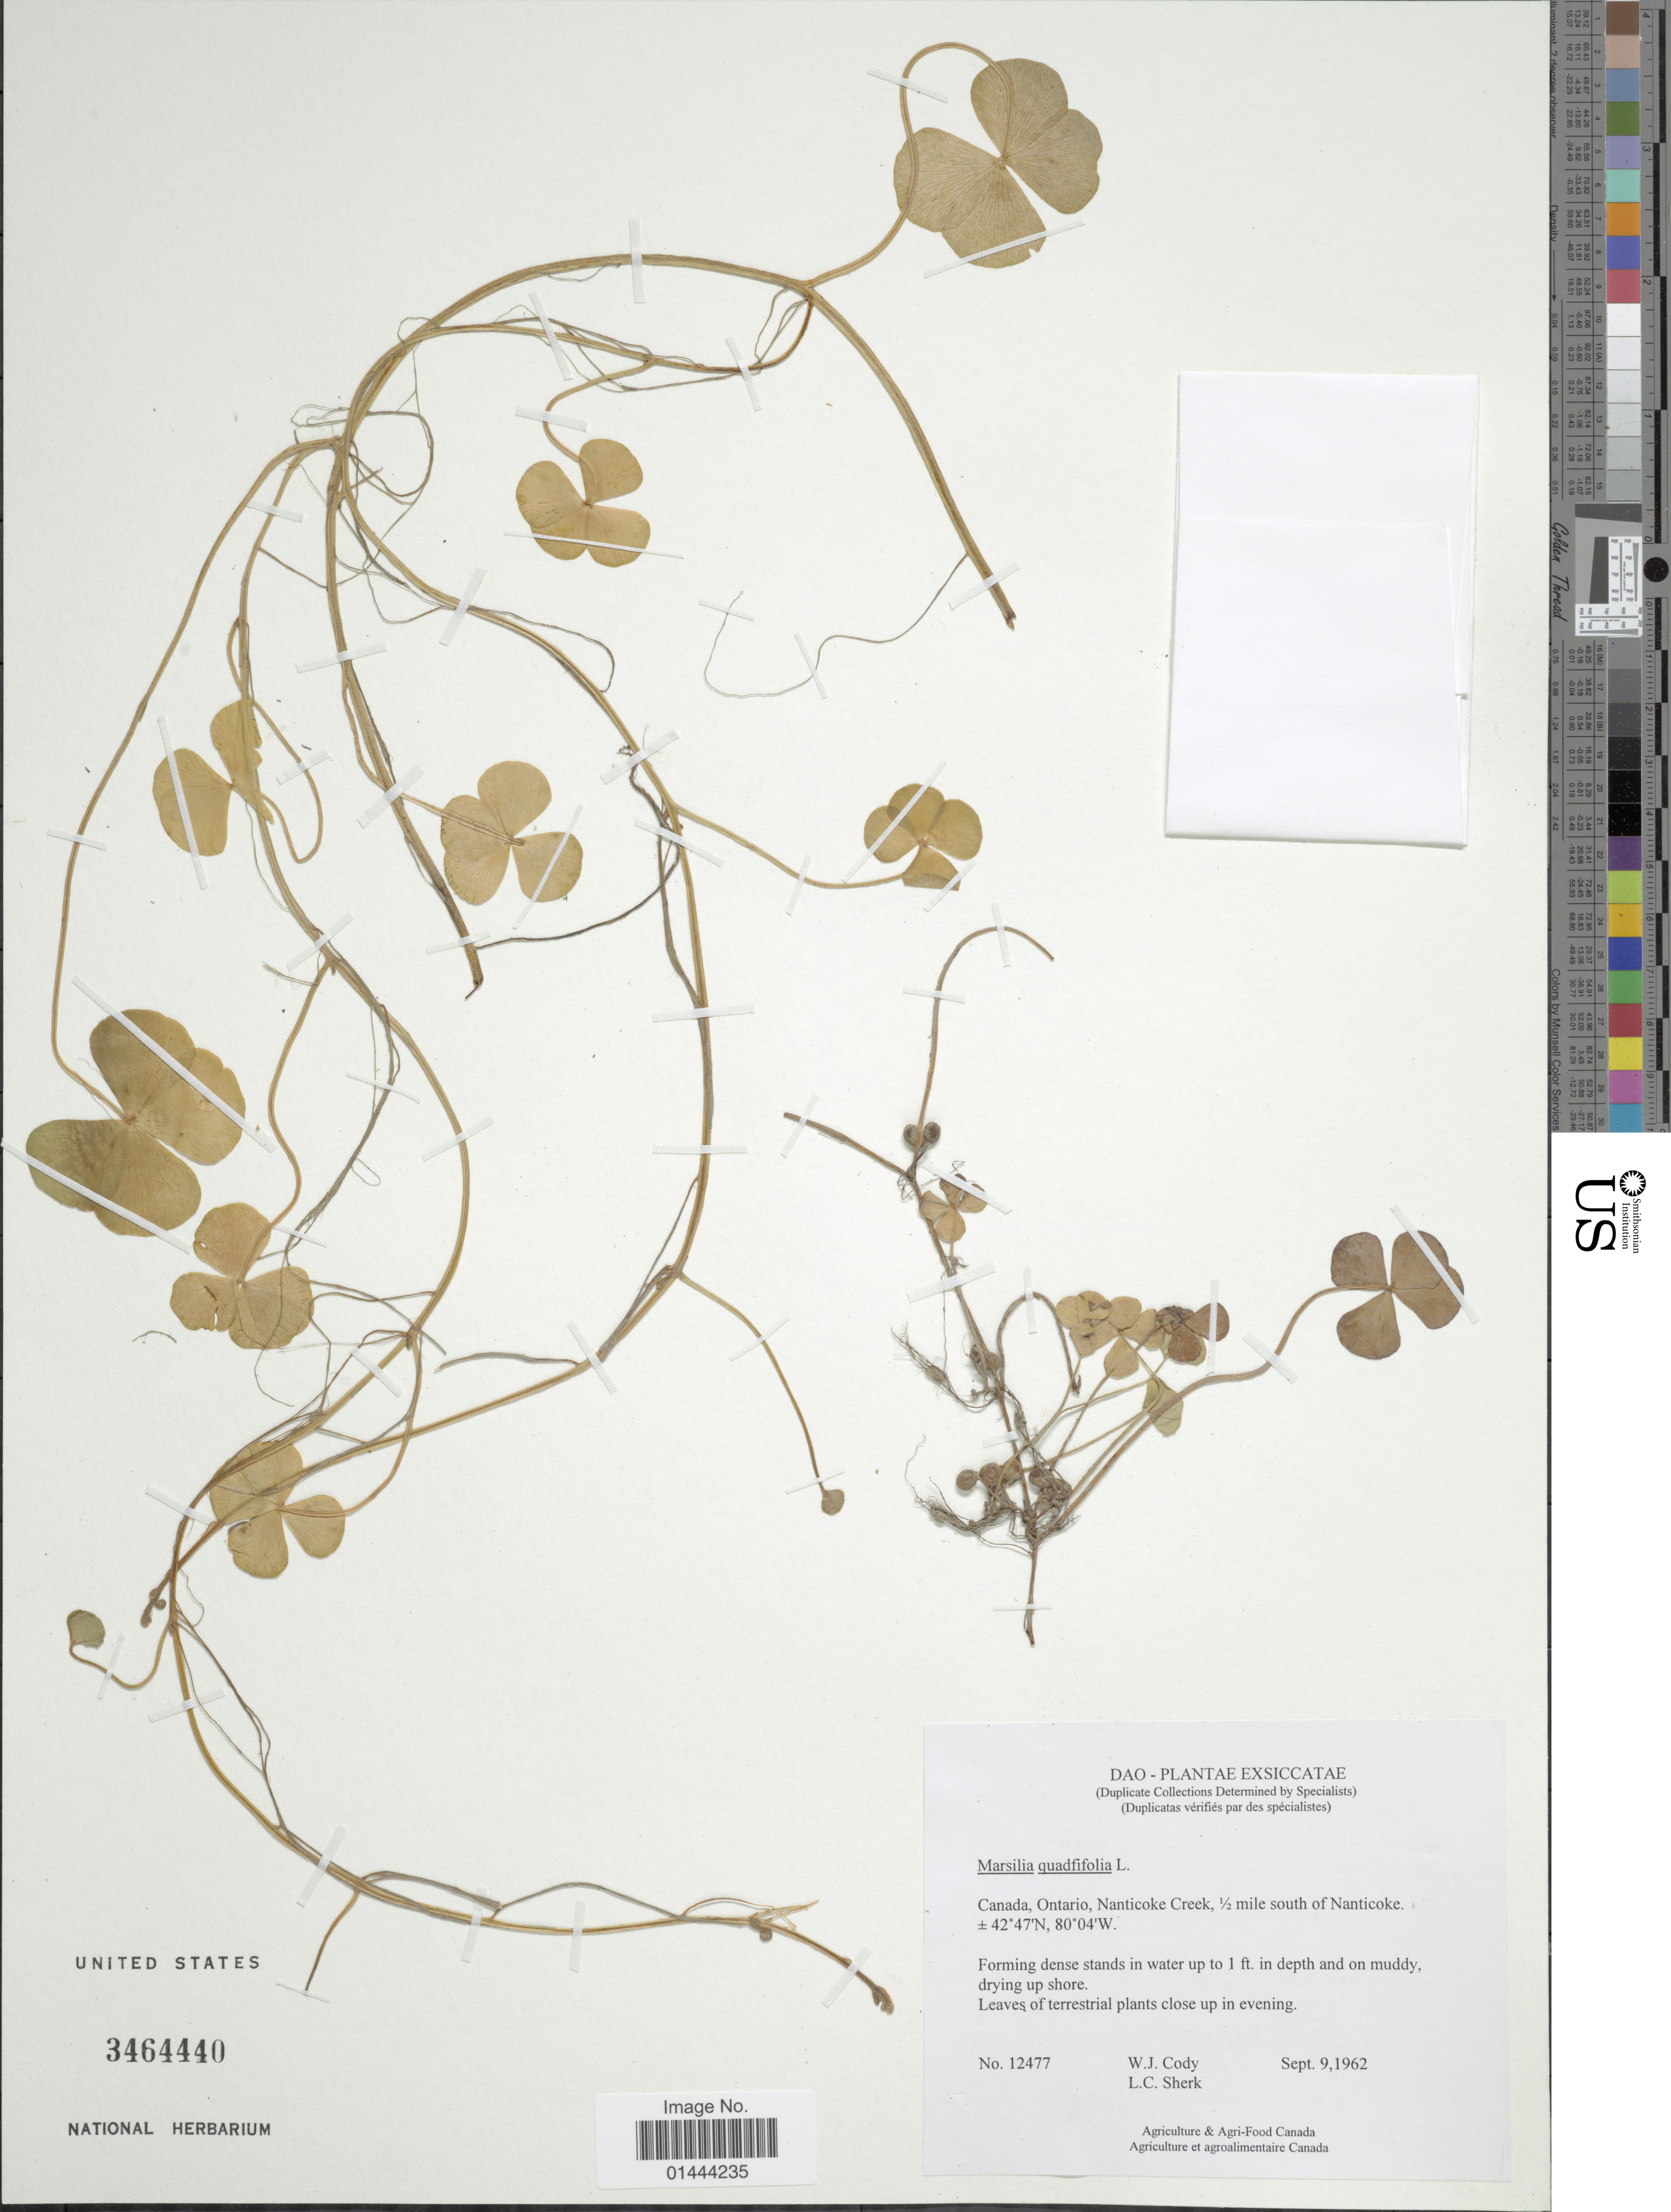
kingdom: Plantae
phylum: Tracheophyta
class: Polypodiopsida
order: Salviniales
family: Marsileaceae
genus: Marsilea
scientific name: Marsilea quadrifolia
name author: L.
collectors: W. Cody & L. Sherk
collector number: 12477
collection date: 1962-09-09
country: Canada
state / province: Ontario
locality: Nanticoke Creek, ½ mile south of Nanticoke, forming dense stands in water, drying up shore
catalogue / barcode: US 3464440